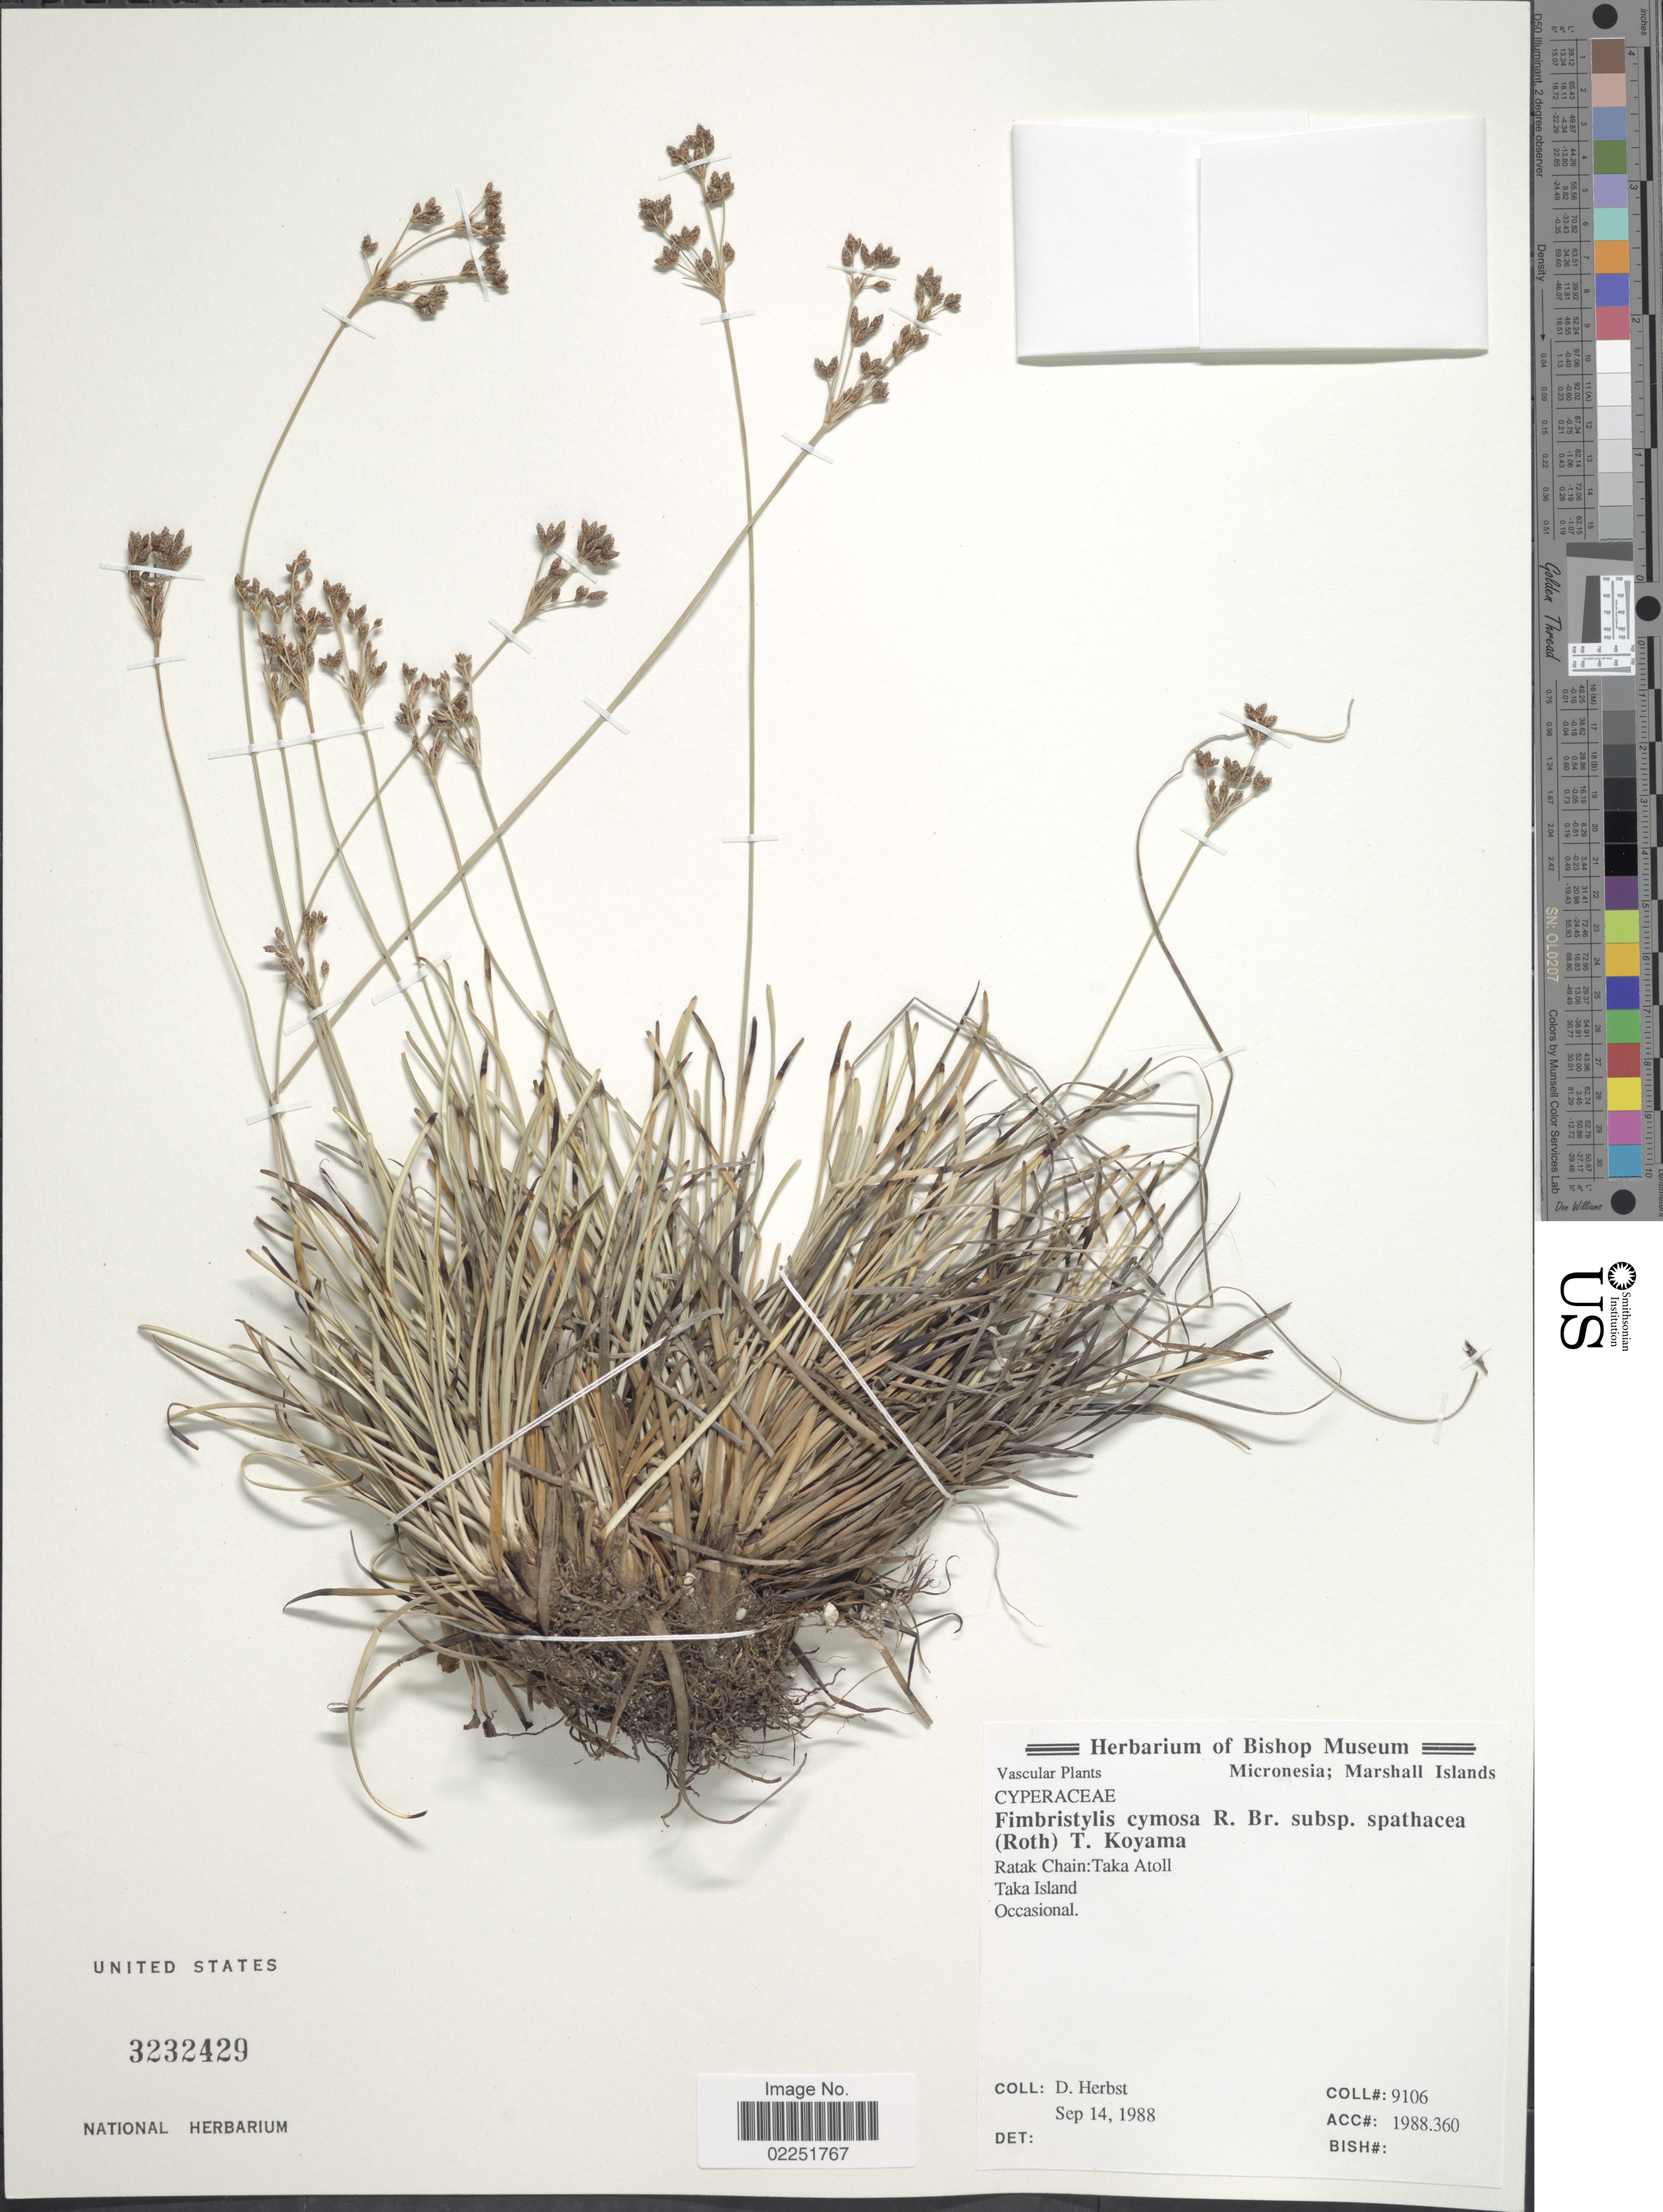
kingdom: Plantae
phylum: Tracheophyta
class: Liliopsida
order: Poales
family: Cyperaceae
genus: Fimbristylis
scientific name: Fimbristylis cymosa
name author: R. Br.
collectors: D. Herbst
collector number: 9106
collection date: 1988-09-14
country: Marshall Islands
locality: Ratak Chain: Taka Atoll, Taka Island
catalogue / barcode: US 3232429